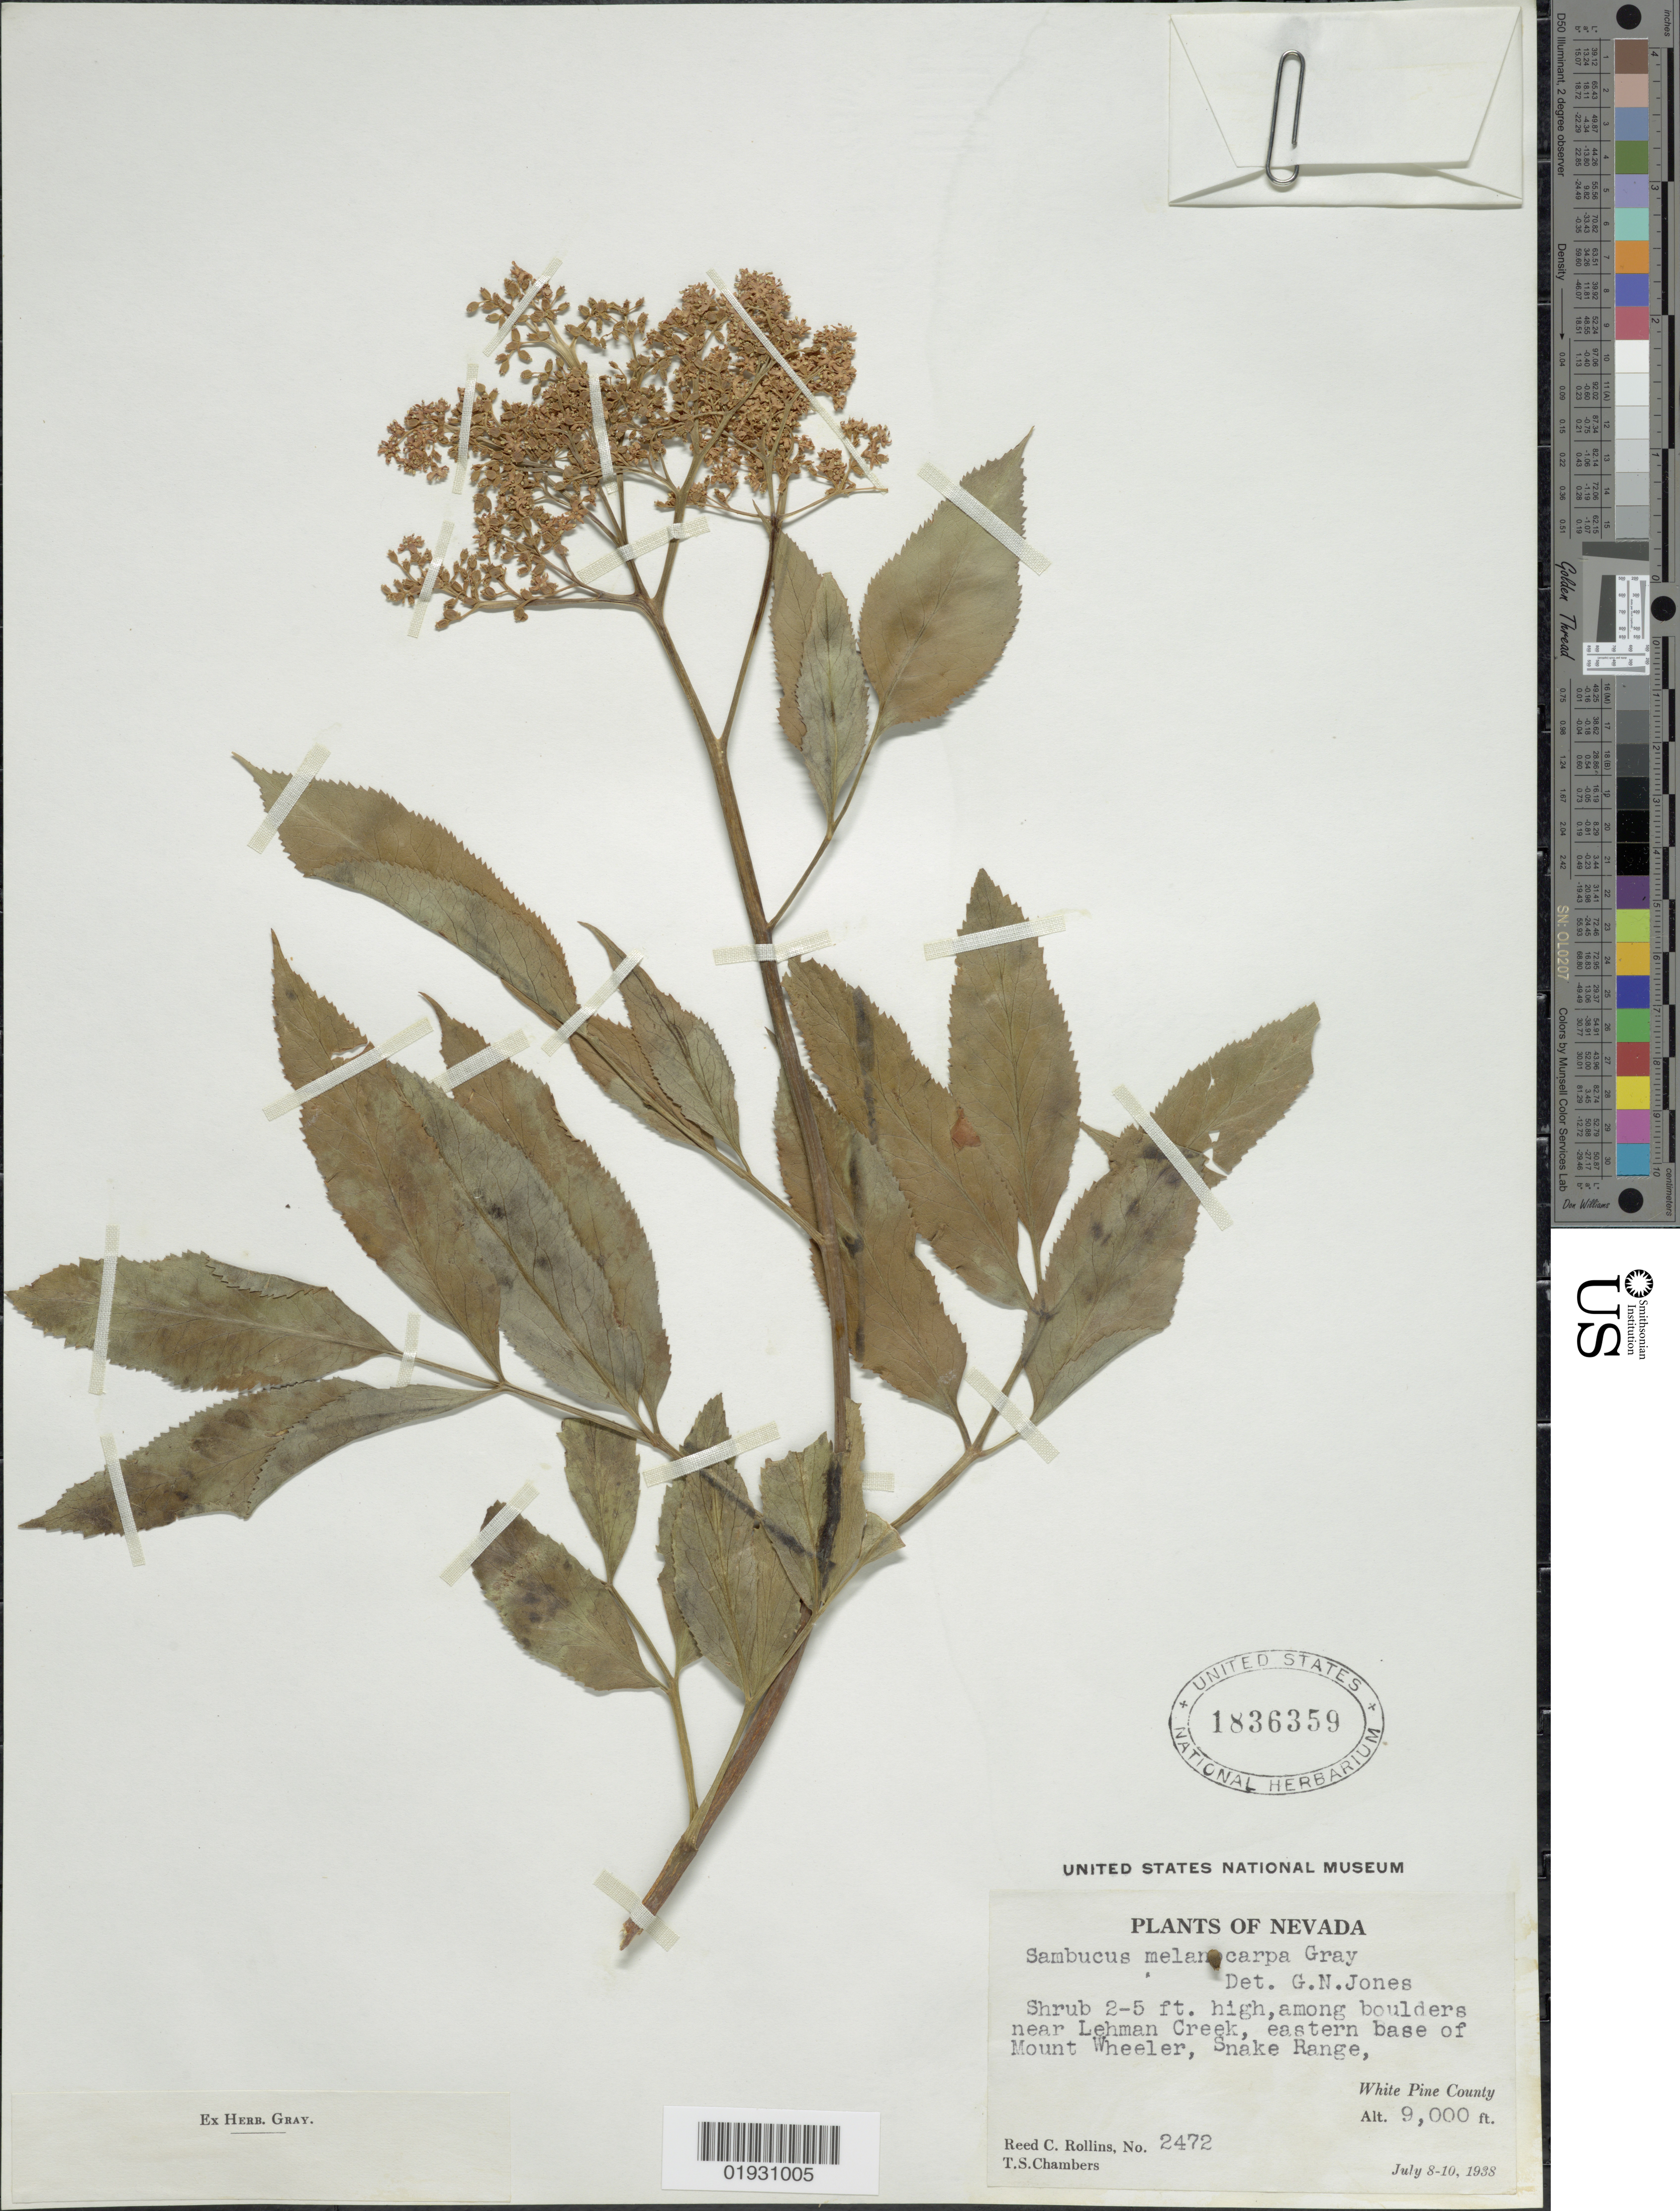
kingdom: Plantae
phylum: Tracheophyta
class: Magnoliopsida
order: Dipsacales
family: Viburnaceae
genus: Sambucus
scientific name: Sambucus melanocarpa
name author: A. Gray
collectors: R. C. Rollins & T. Chambers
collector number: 2472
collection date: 1938-07-08/1938-07-10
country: United States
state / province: Nevada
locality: Among boulders near Lehman Creek, eastern base of Mount Wheeler, Snake Range, White Pine County.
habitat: among boulders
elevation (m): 2743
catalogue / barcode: US 1836359